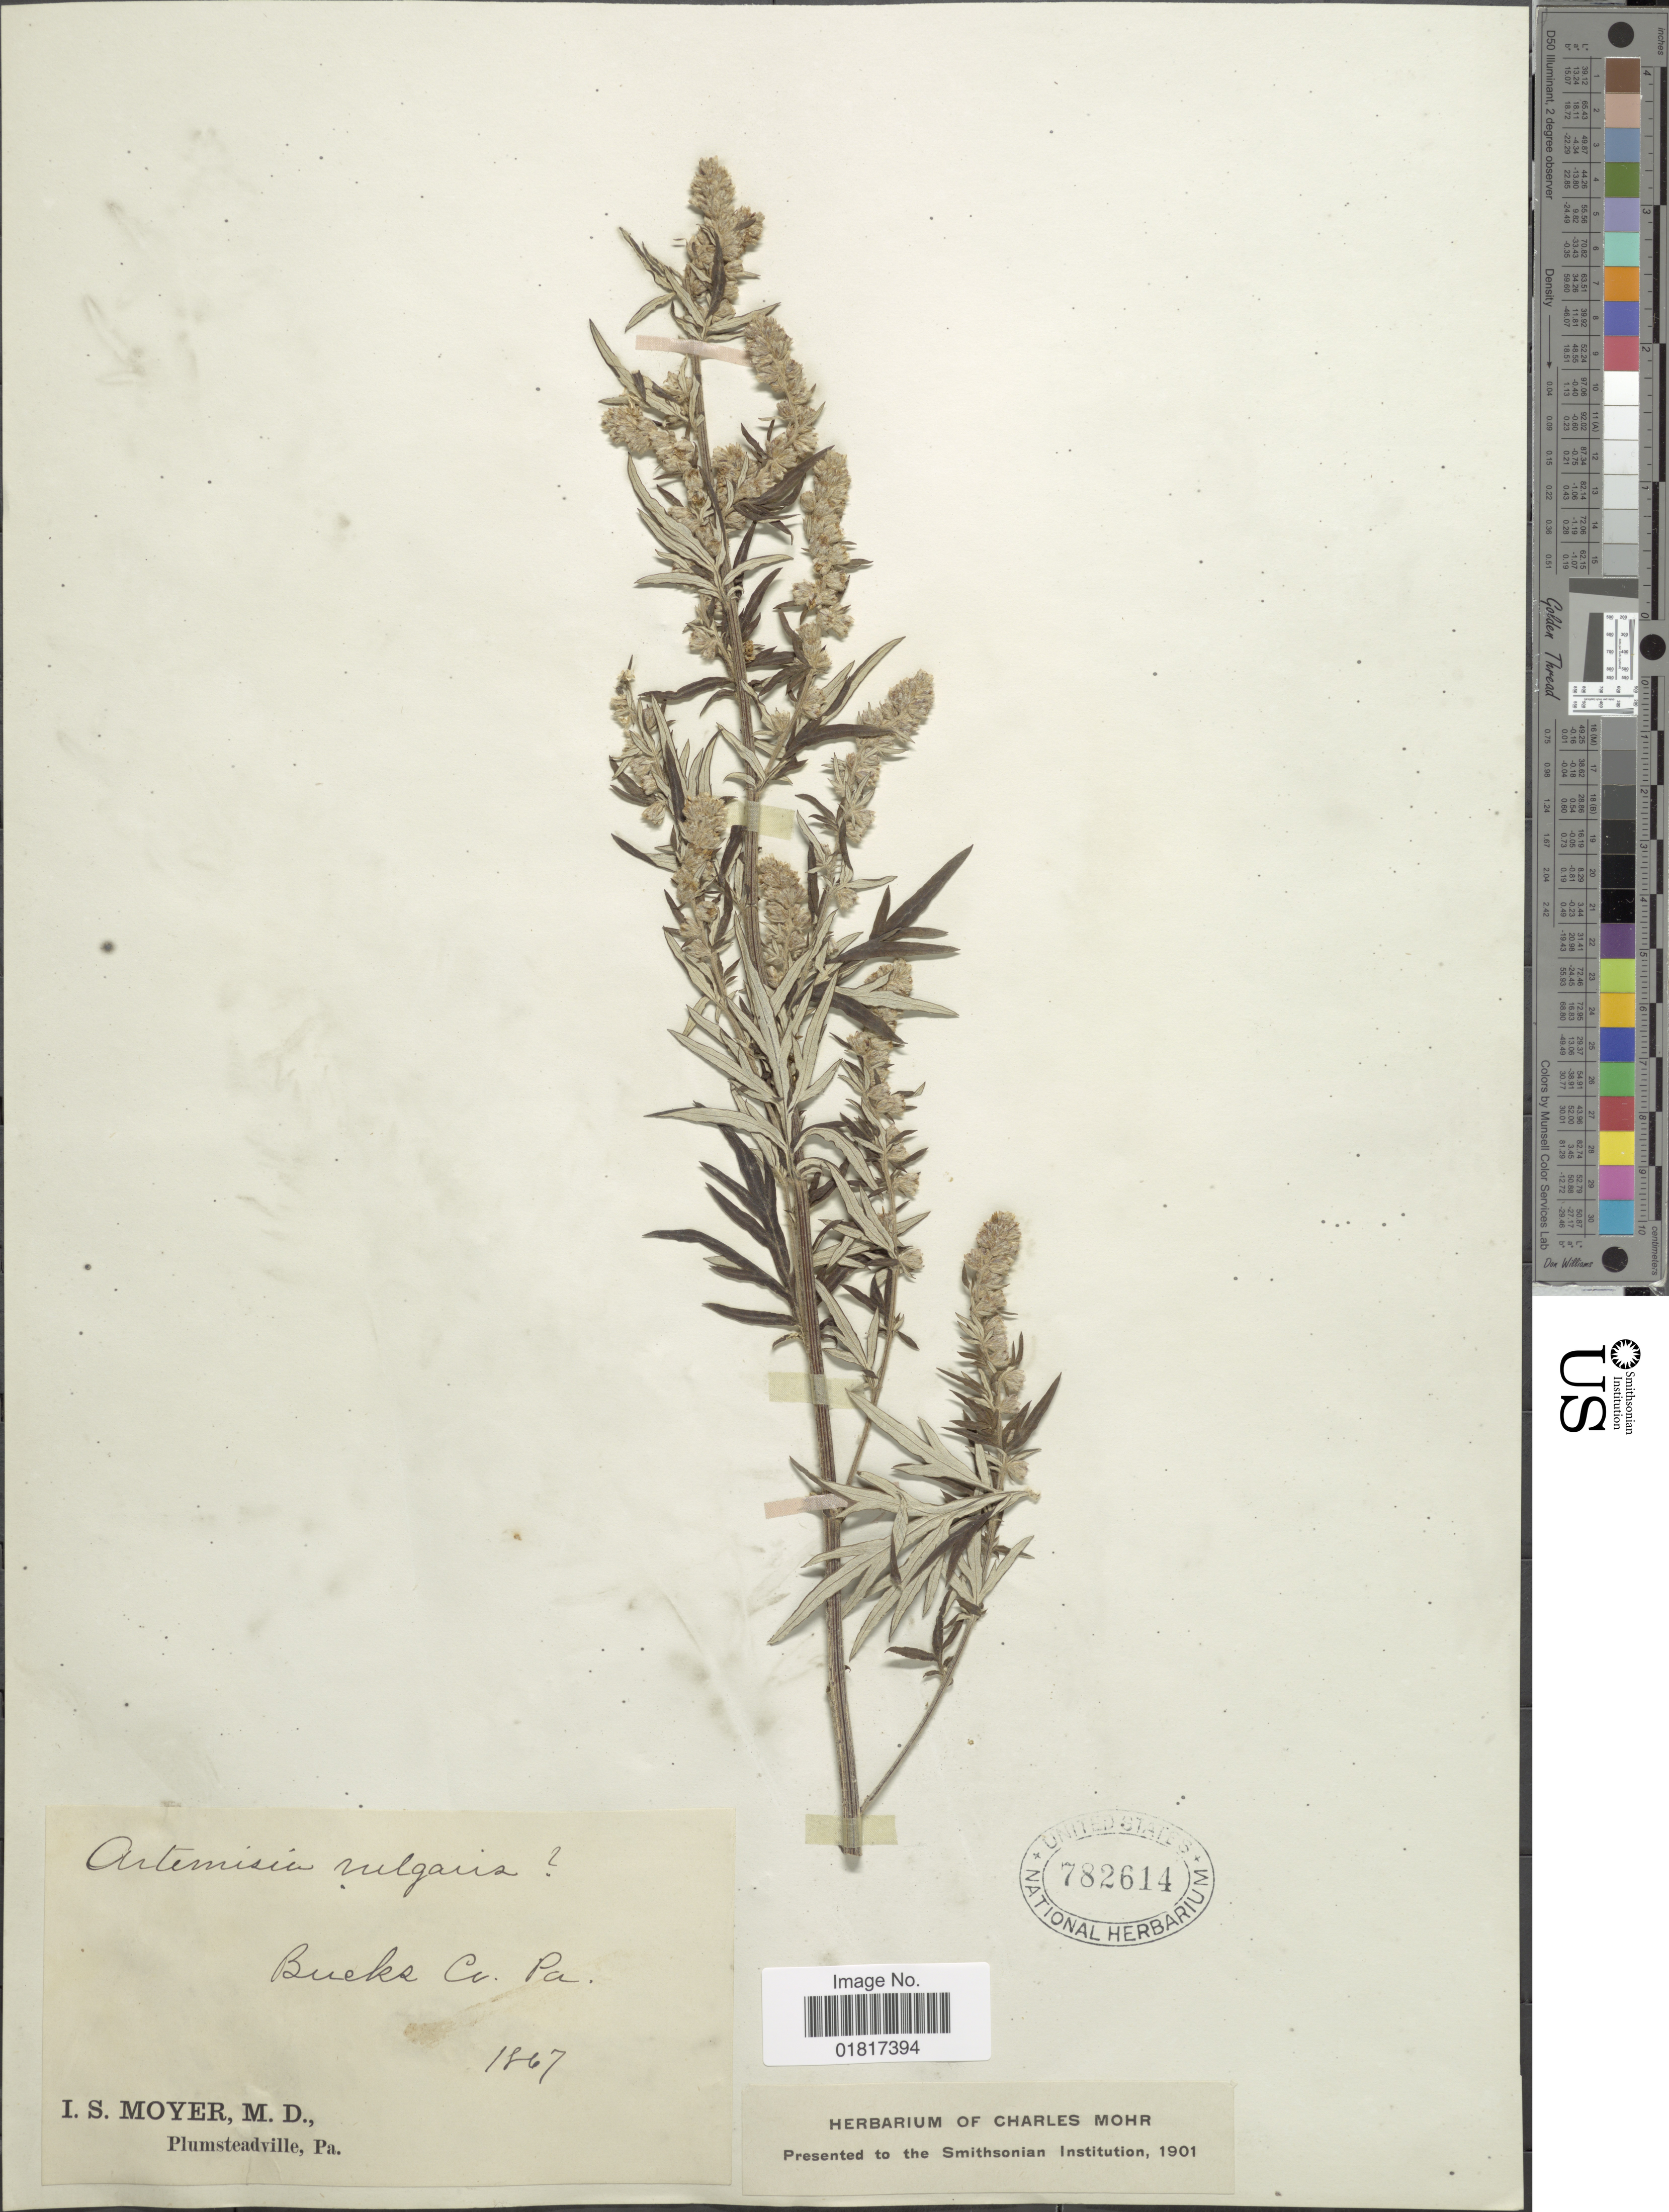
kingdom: Plantae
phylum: Tracheophyta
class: Magnoliopsida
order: Asterales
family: Asteraceae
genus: Artemisia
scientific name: Artemisia vulgaris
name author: L.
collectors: I. S. Moyer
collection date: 1867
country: United States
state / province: Pennsylvania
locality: Bucks Co. Pa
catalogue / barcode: US 782614